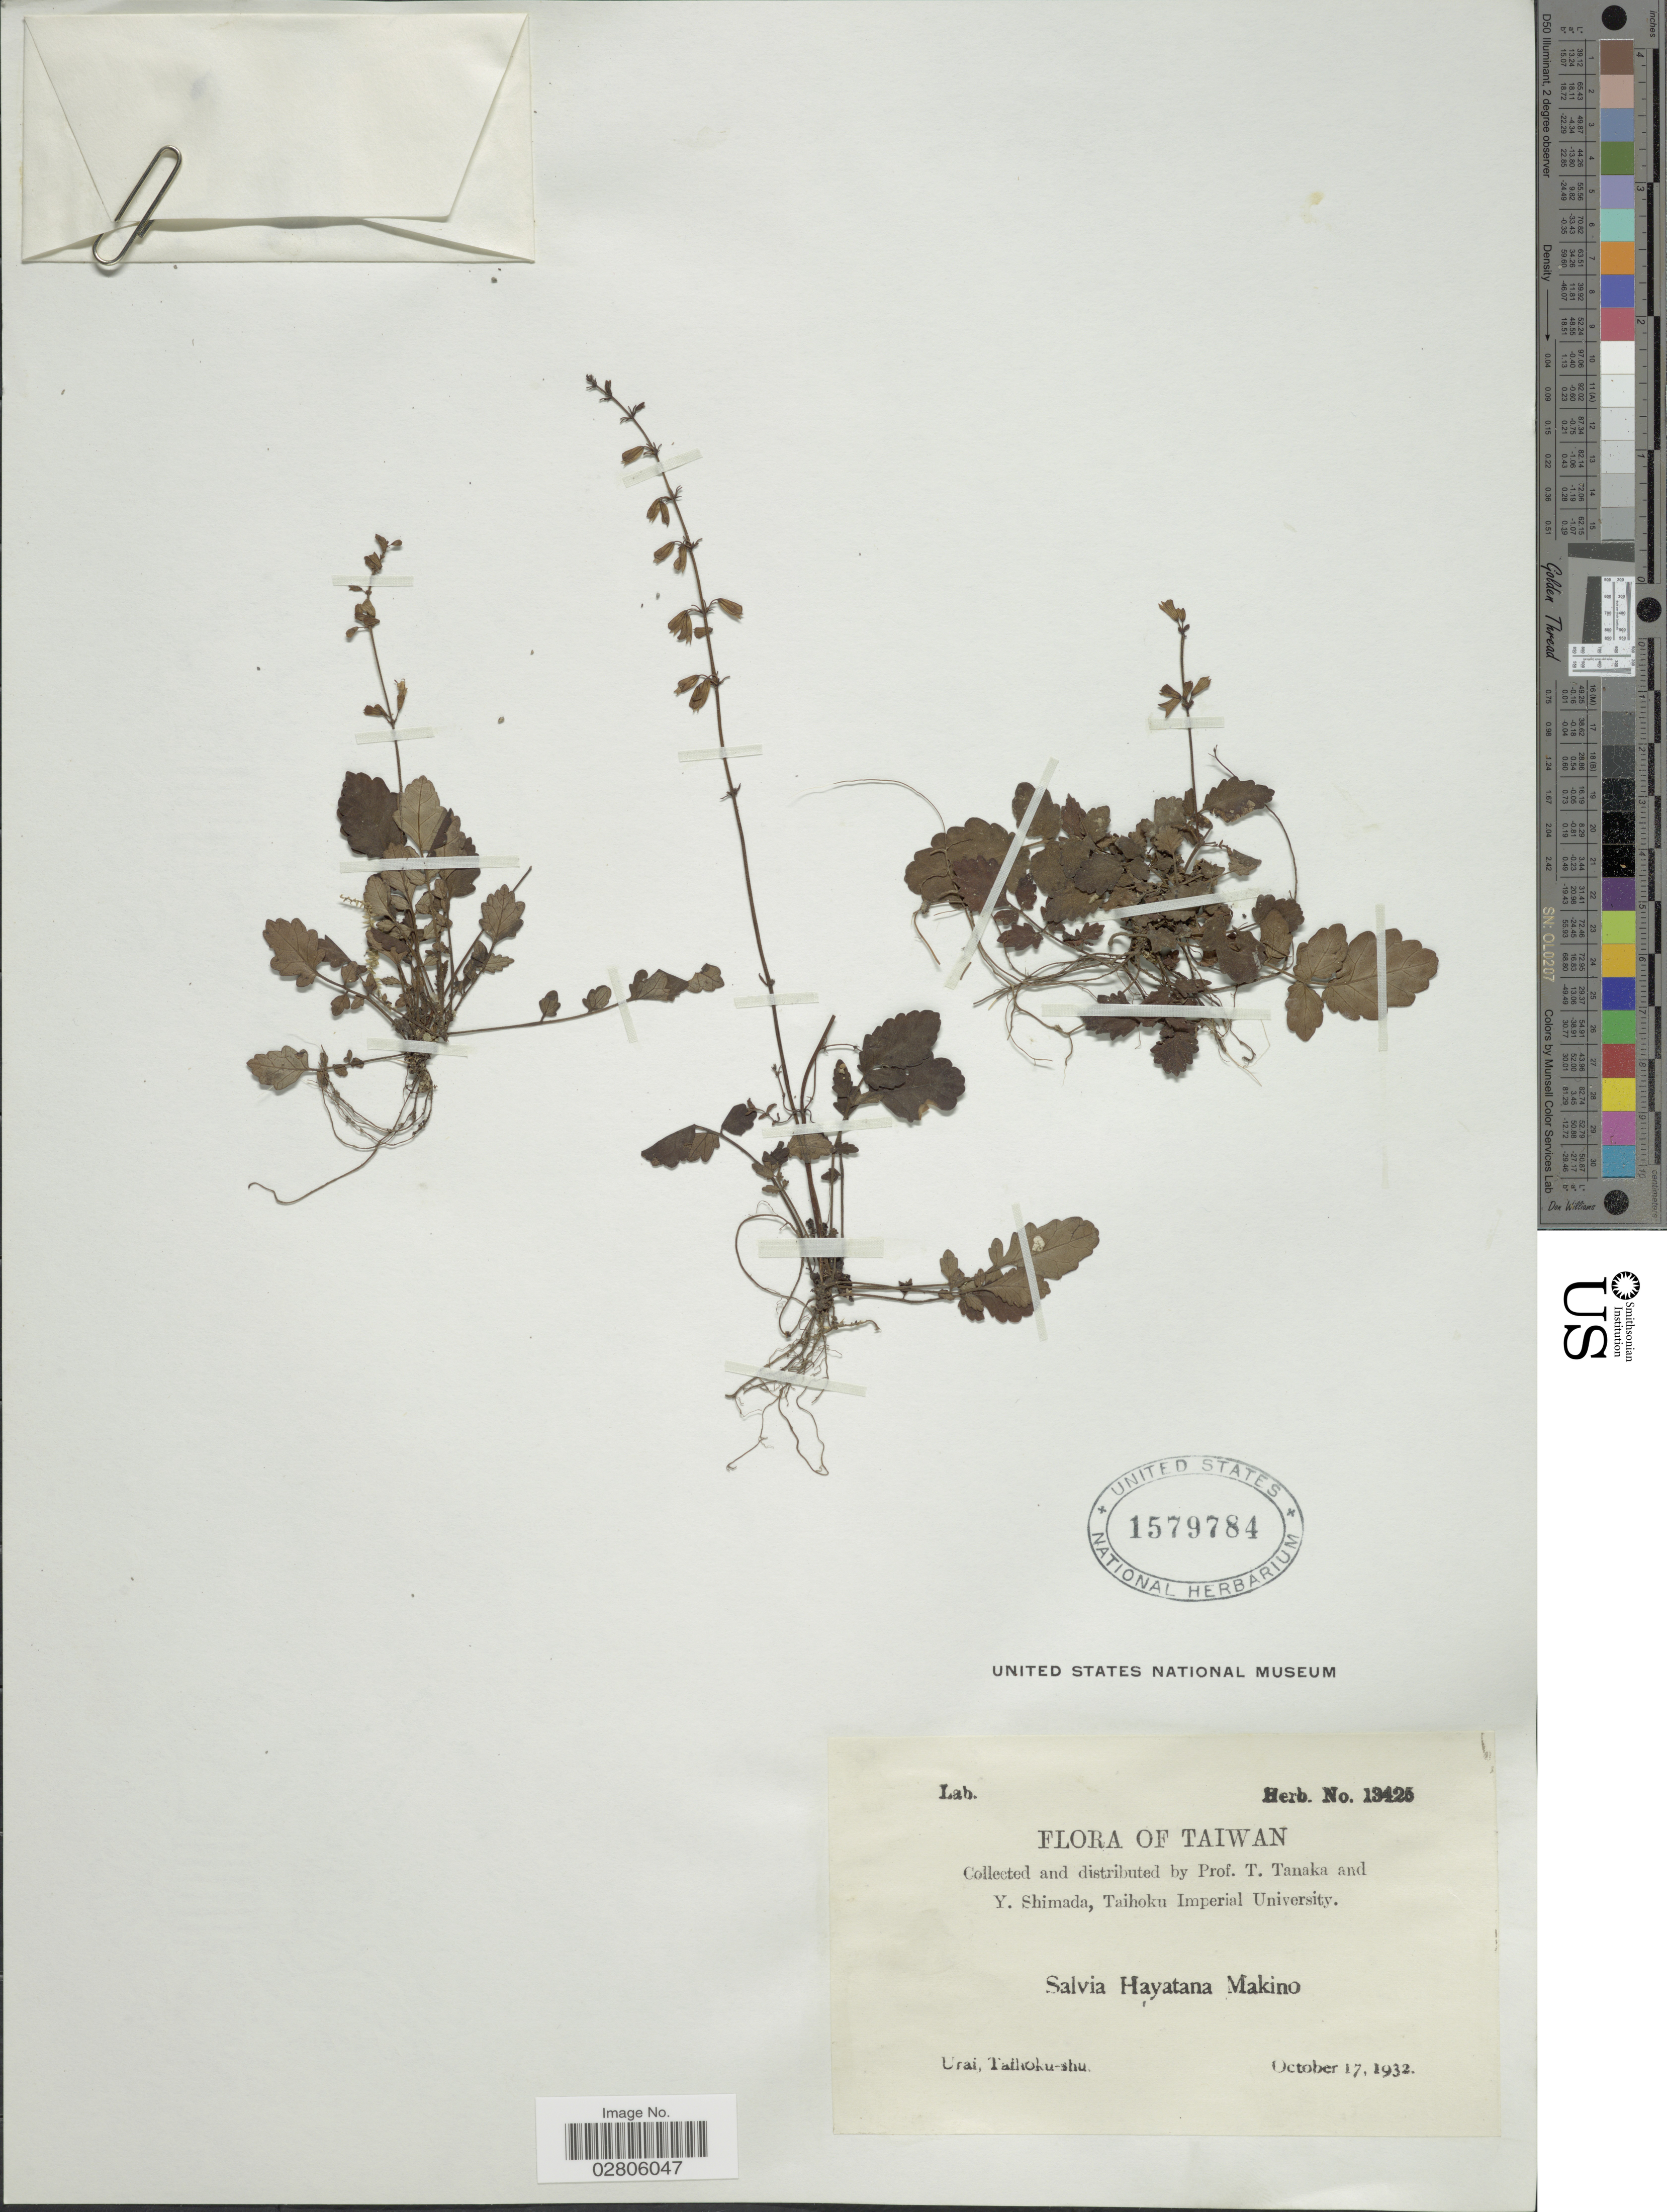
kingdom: Plantae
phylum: Tracheophyta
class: Magnoliopsida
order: Lamiales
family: Lamiaceae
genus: Salvia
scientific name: Salvia hayatana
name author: Makino ex Hayata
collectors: T. Tanaka & Y. Shimada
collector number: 13425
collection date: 1932-10-17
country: Taiwan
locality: Urai, Taihoku-shu.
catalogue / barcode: US 1579784